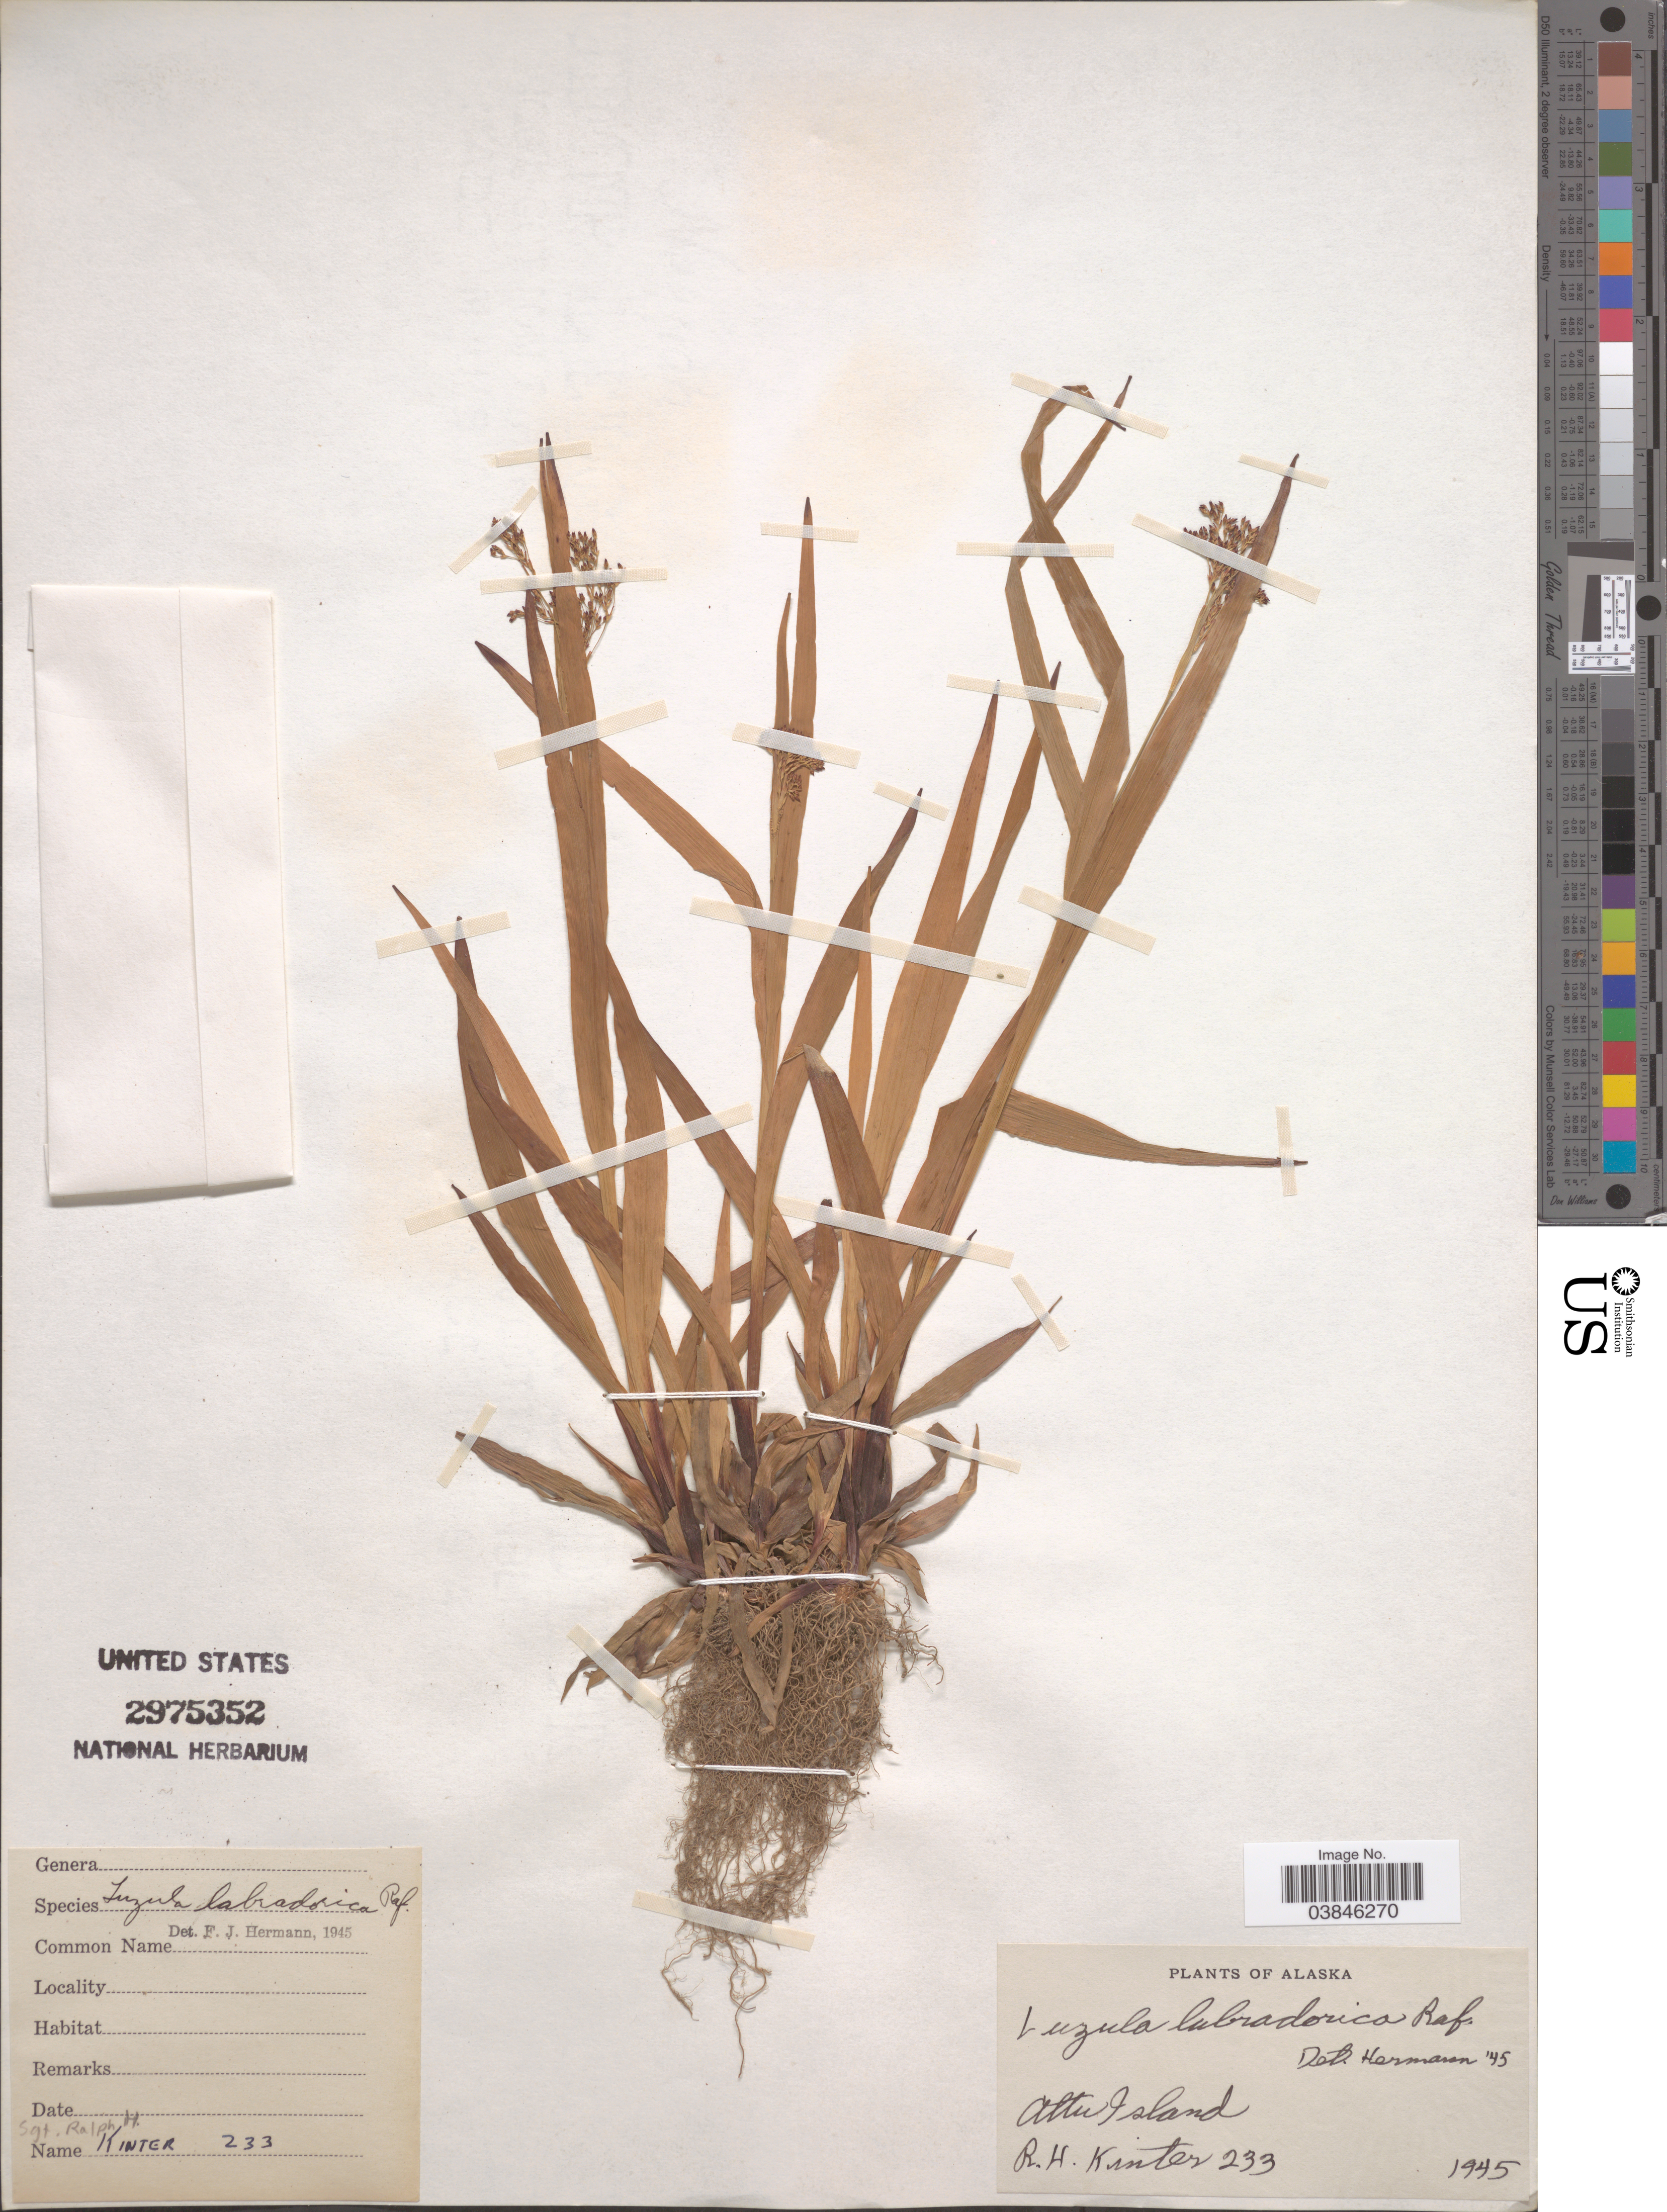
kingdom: Plantae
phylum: Tracheophyta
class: Liliopsida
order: Poales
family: Juncaceae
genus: Luzula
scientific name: Luzula parviflora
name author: (Ehrh.) Desv.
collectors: R. Kinter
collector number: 233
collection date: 1945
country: United States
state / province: Alaska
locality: Attu Island.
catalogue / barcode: US 2975352